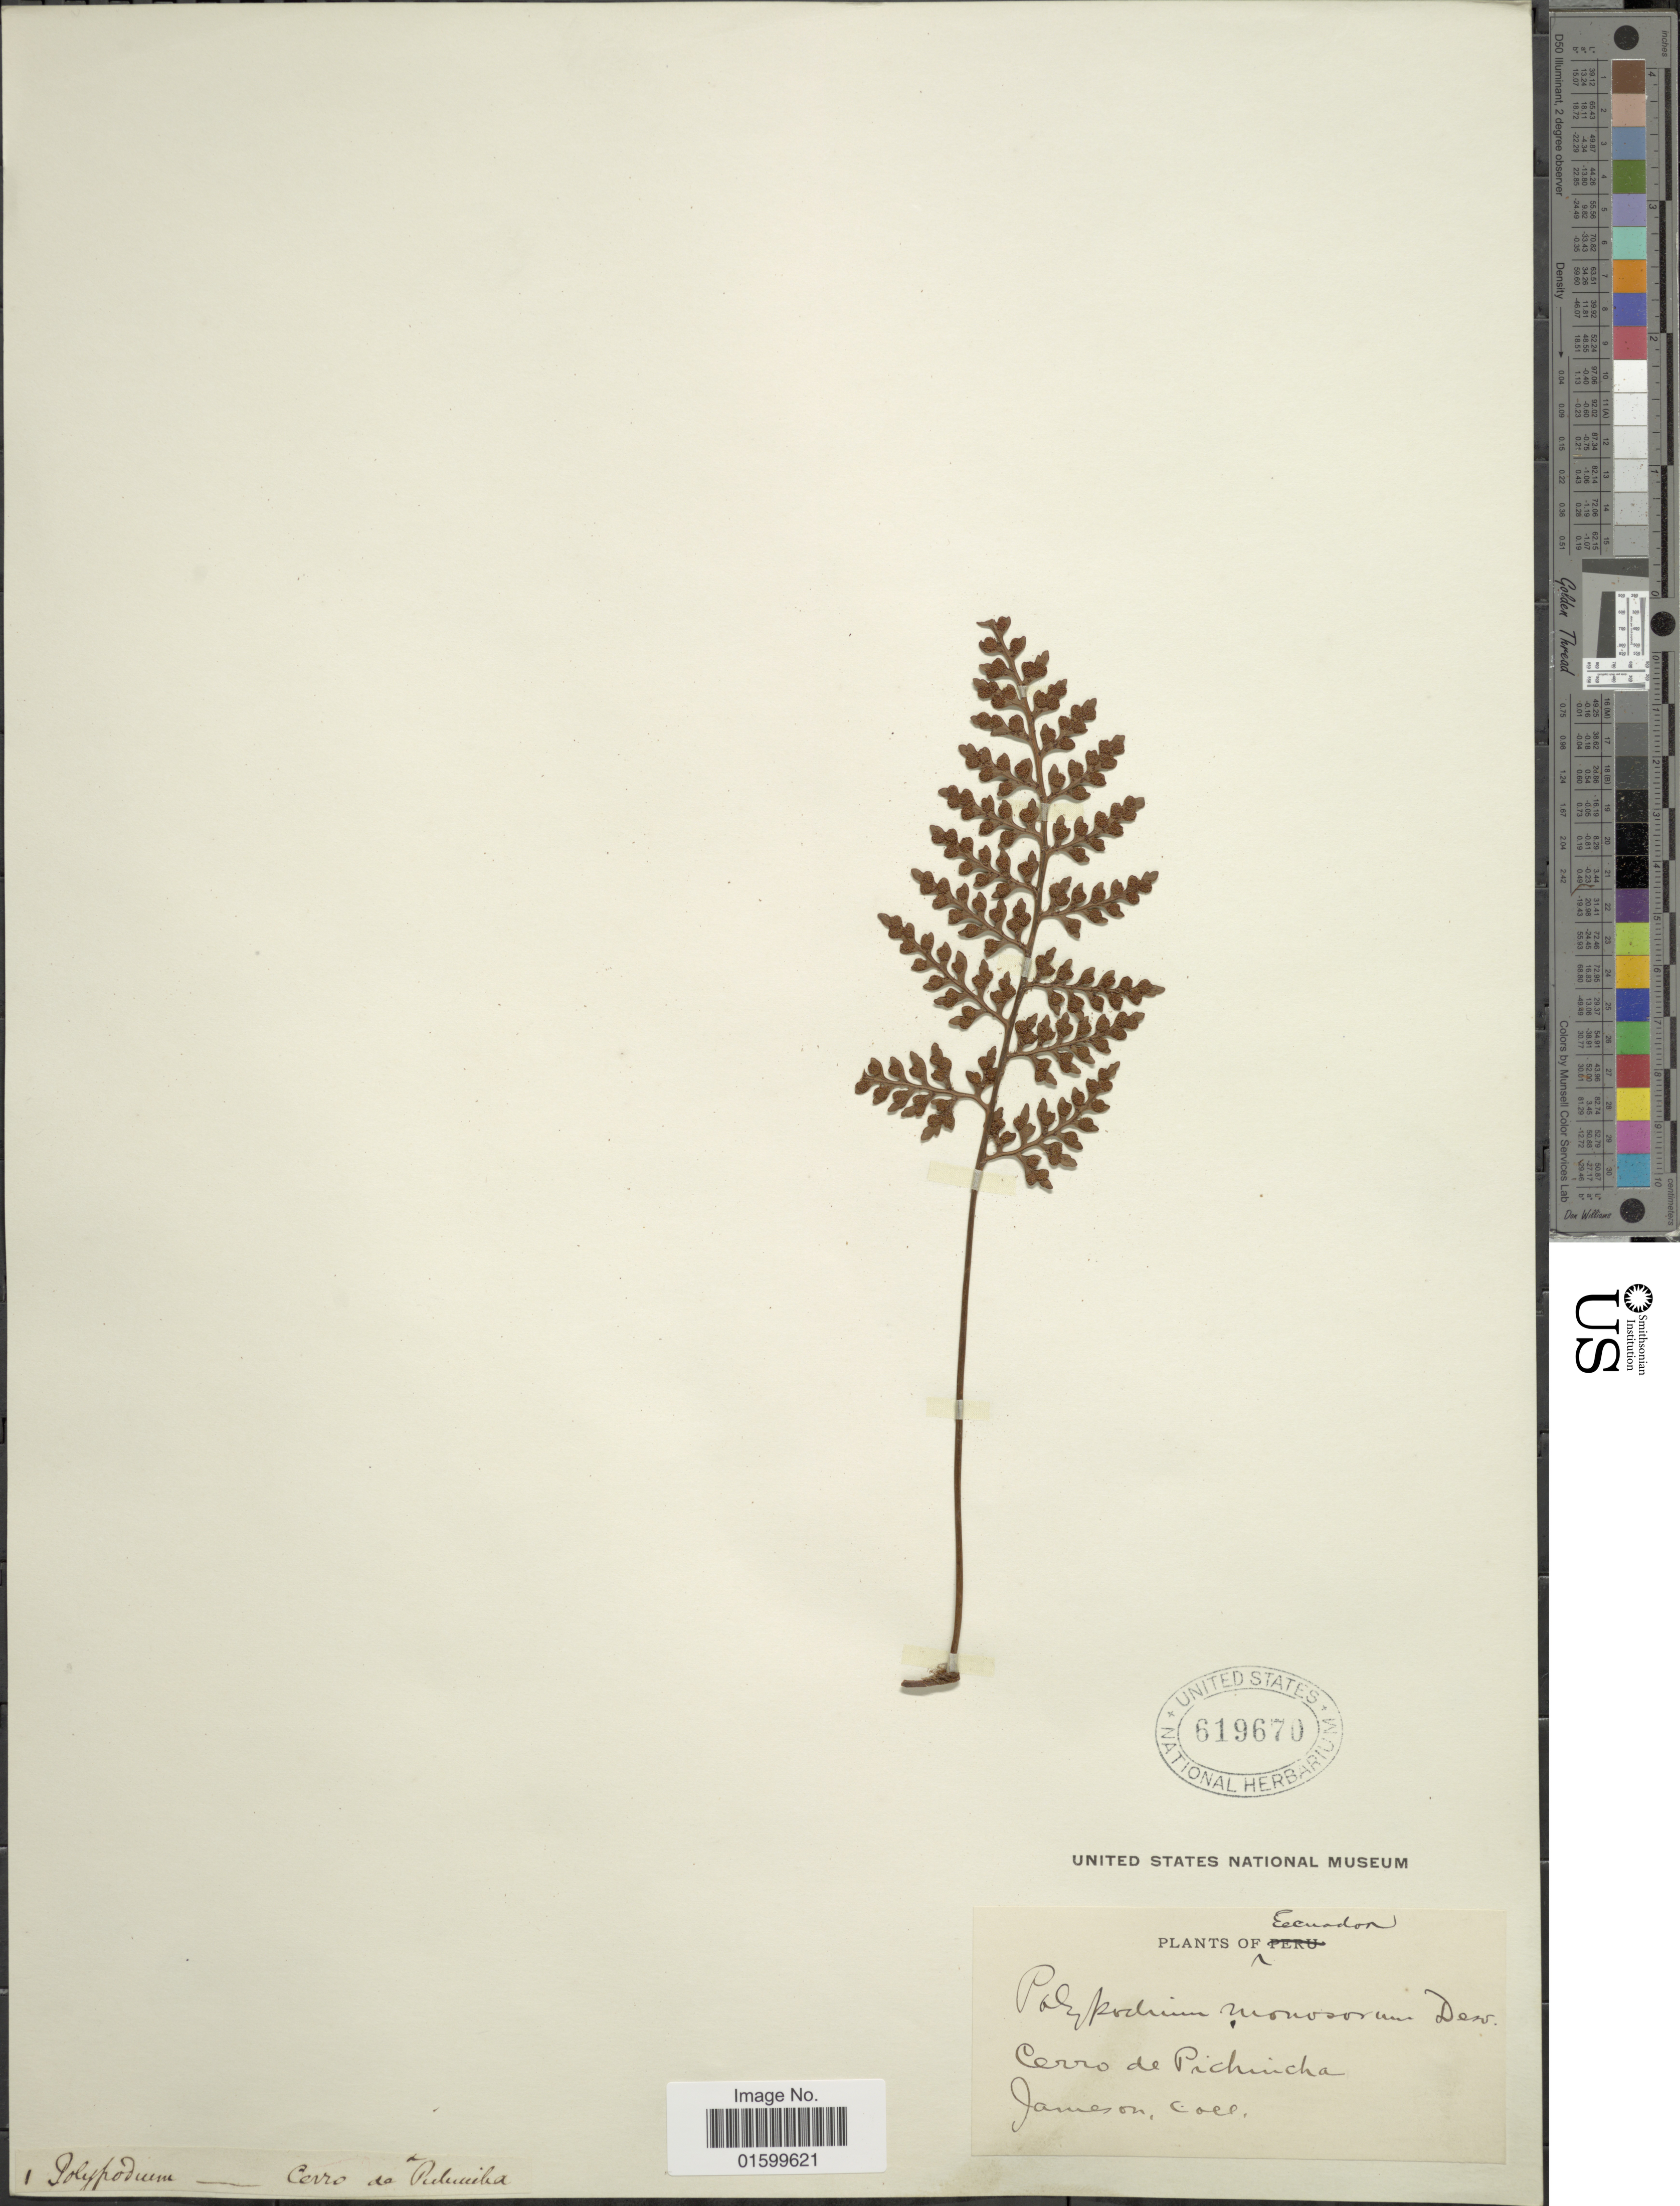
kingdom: Plantae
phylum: Tracheophyta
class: Polypodiopsida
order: Polypodiales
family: Polypodiaceae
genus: Pleopeltis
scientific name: Pleopeltis monosora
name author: (Desv.) A.R. Sm.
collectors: -- Jameson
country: Ecuador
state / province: Pichincha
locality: Cerro de Pichincha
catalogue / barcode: US 619670